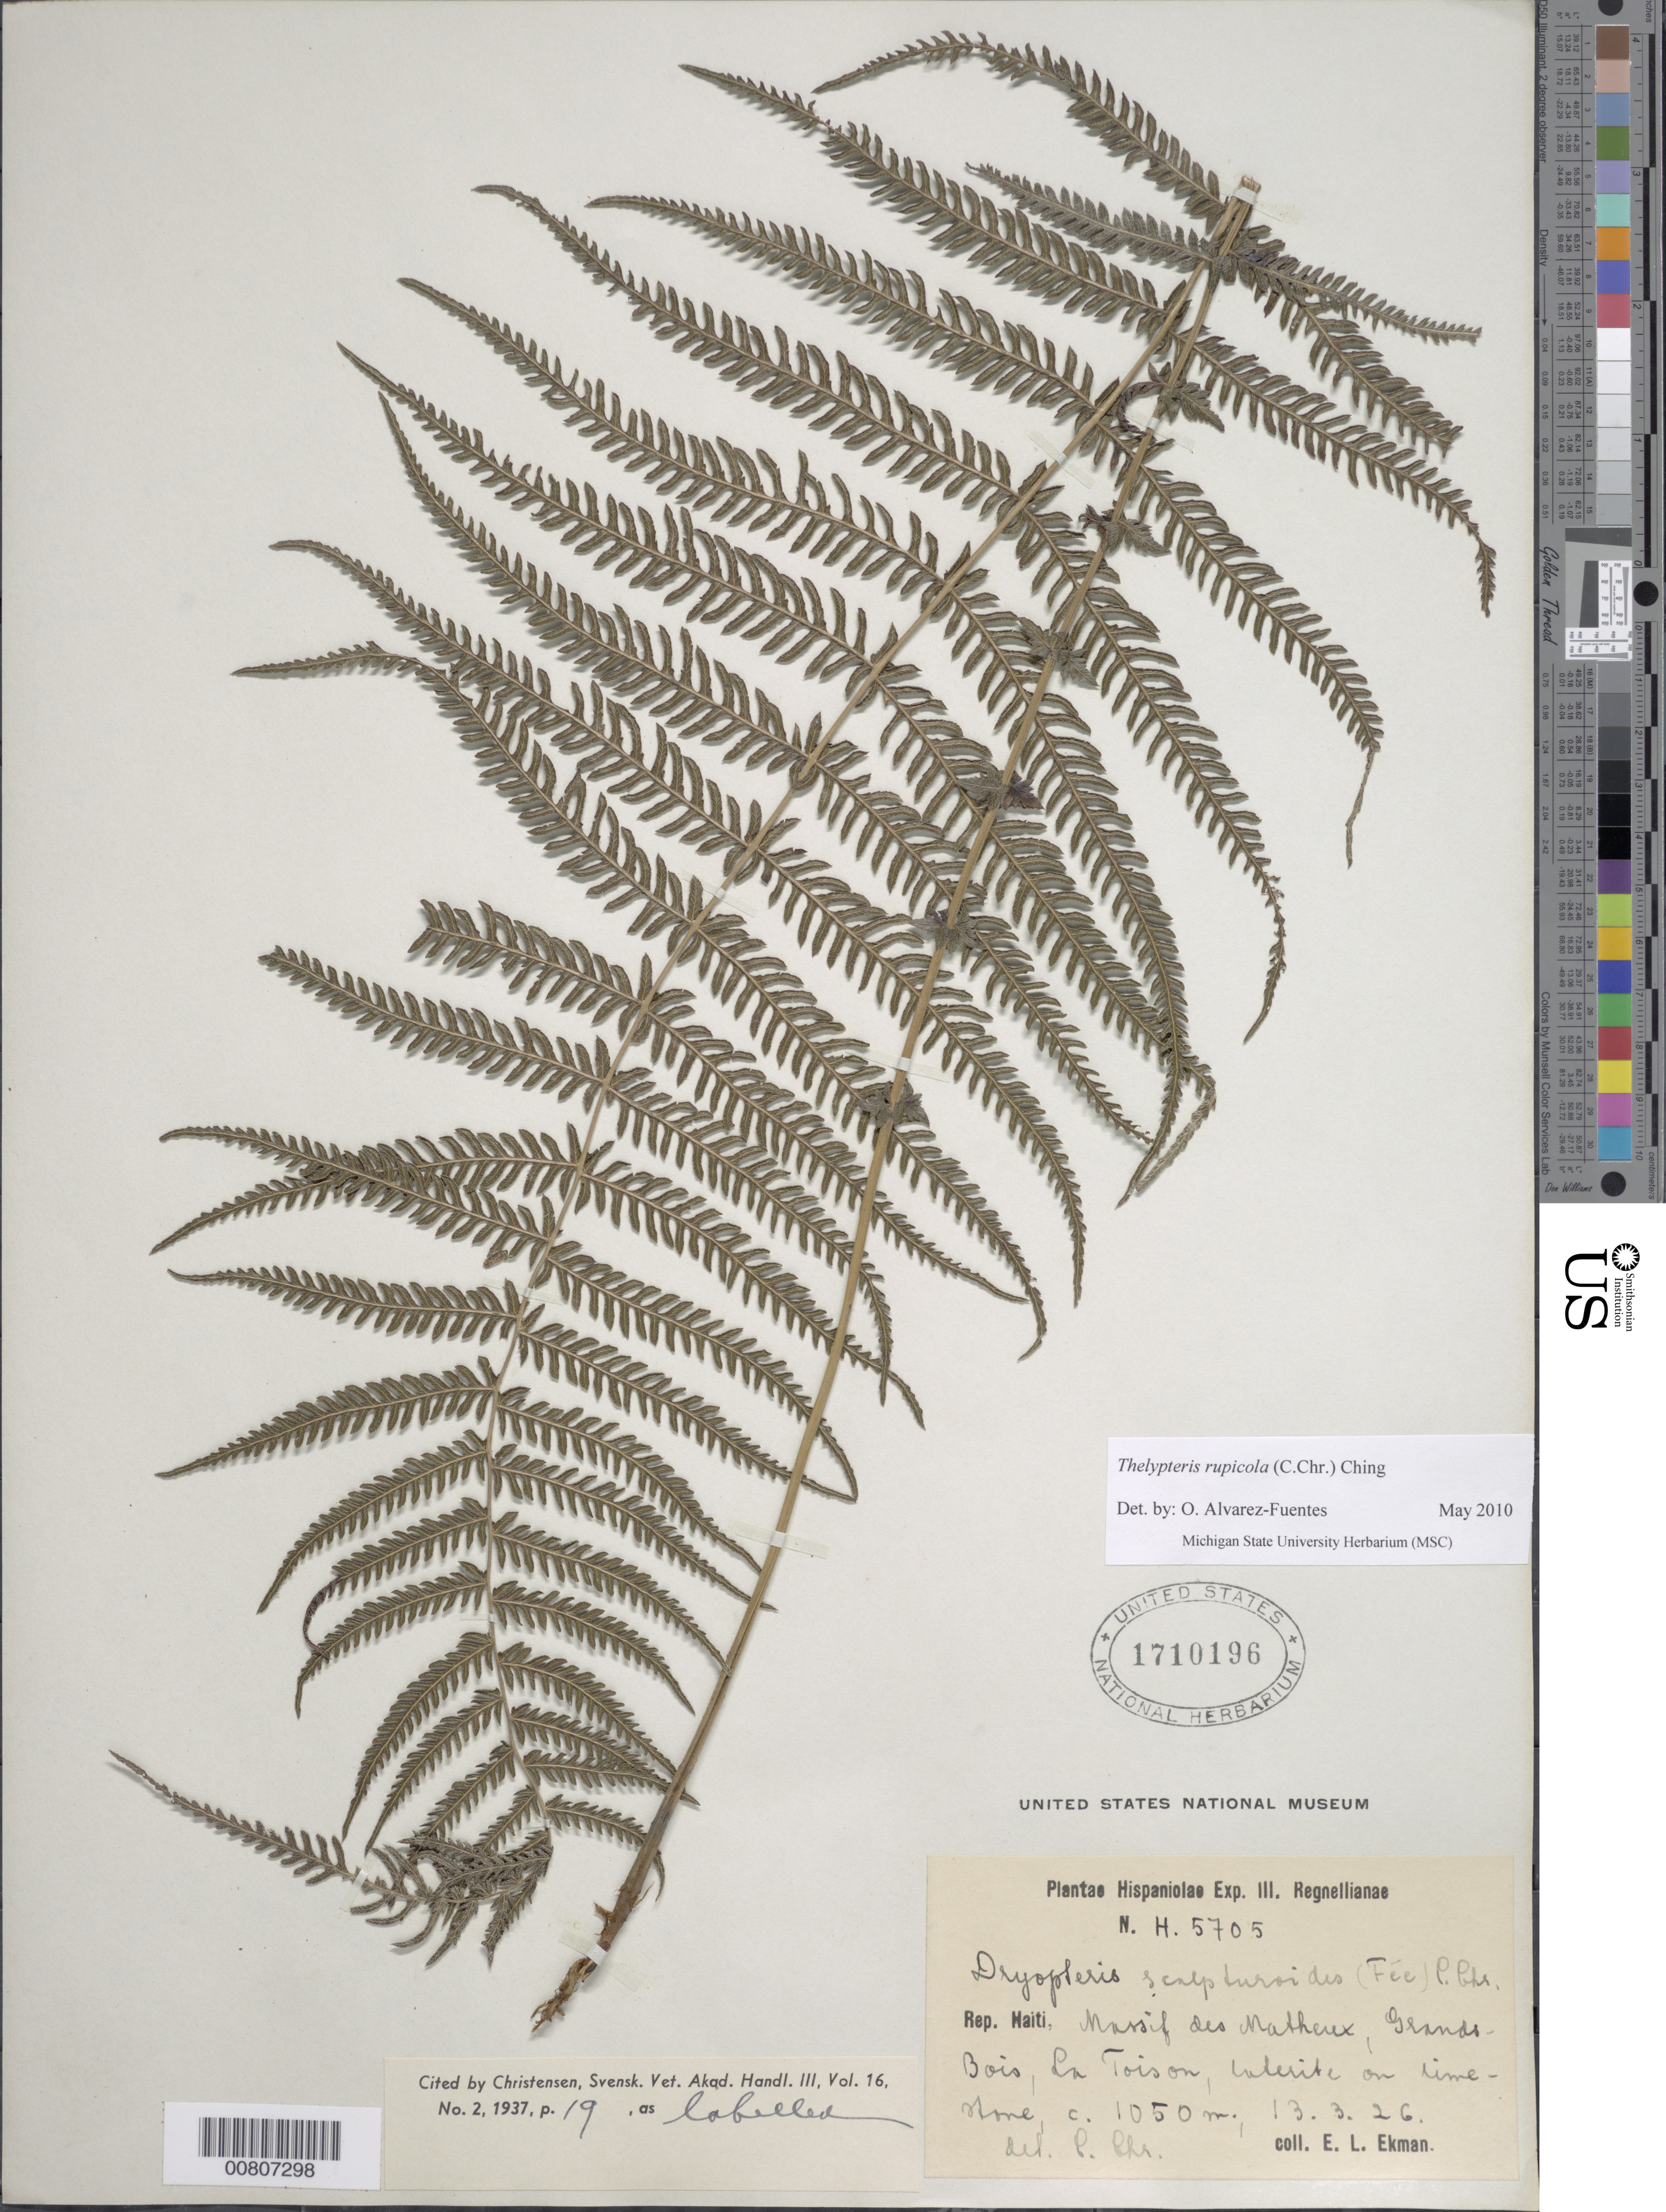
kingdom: Plantae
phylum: Tracheophyta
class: Polypodiopsida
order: Polypodiales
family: Thelypteridaceae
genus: Amauropelta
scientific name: Amauropelta rupicola (C. Chr.) comb. nov., ined 2015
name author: (C. Chr.)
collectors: E. L. Ekman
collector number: H 5705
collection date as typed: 13 Mar 1926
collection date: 1926-03-13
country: Haiti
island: Hispaniola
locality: Massif des Matheux, Grands Bois, La Toison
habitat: Laterite on limestone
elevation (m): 1050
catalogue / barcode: US 1710196